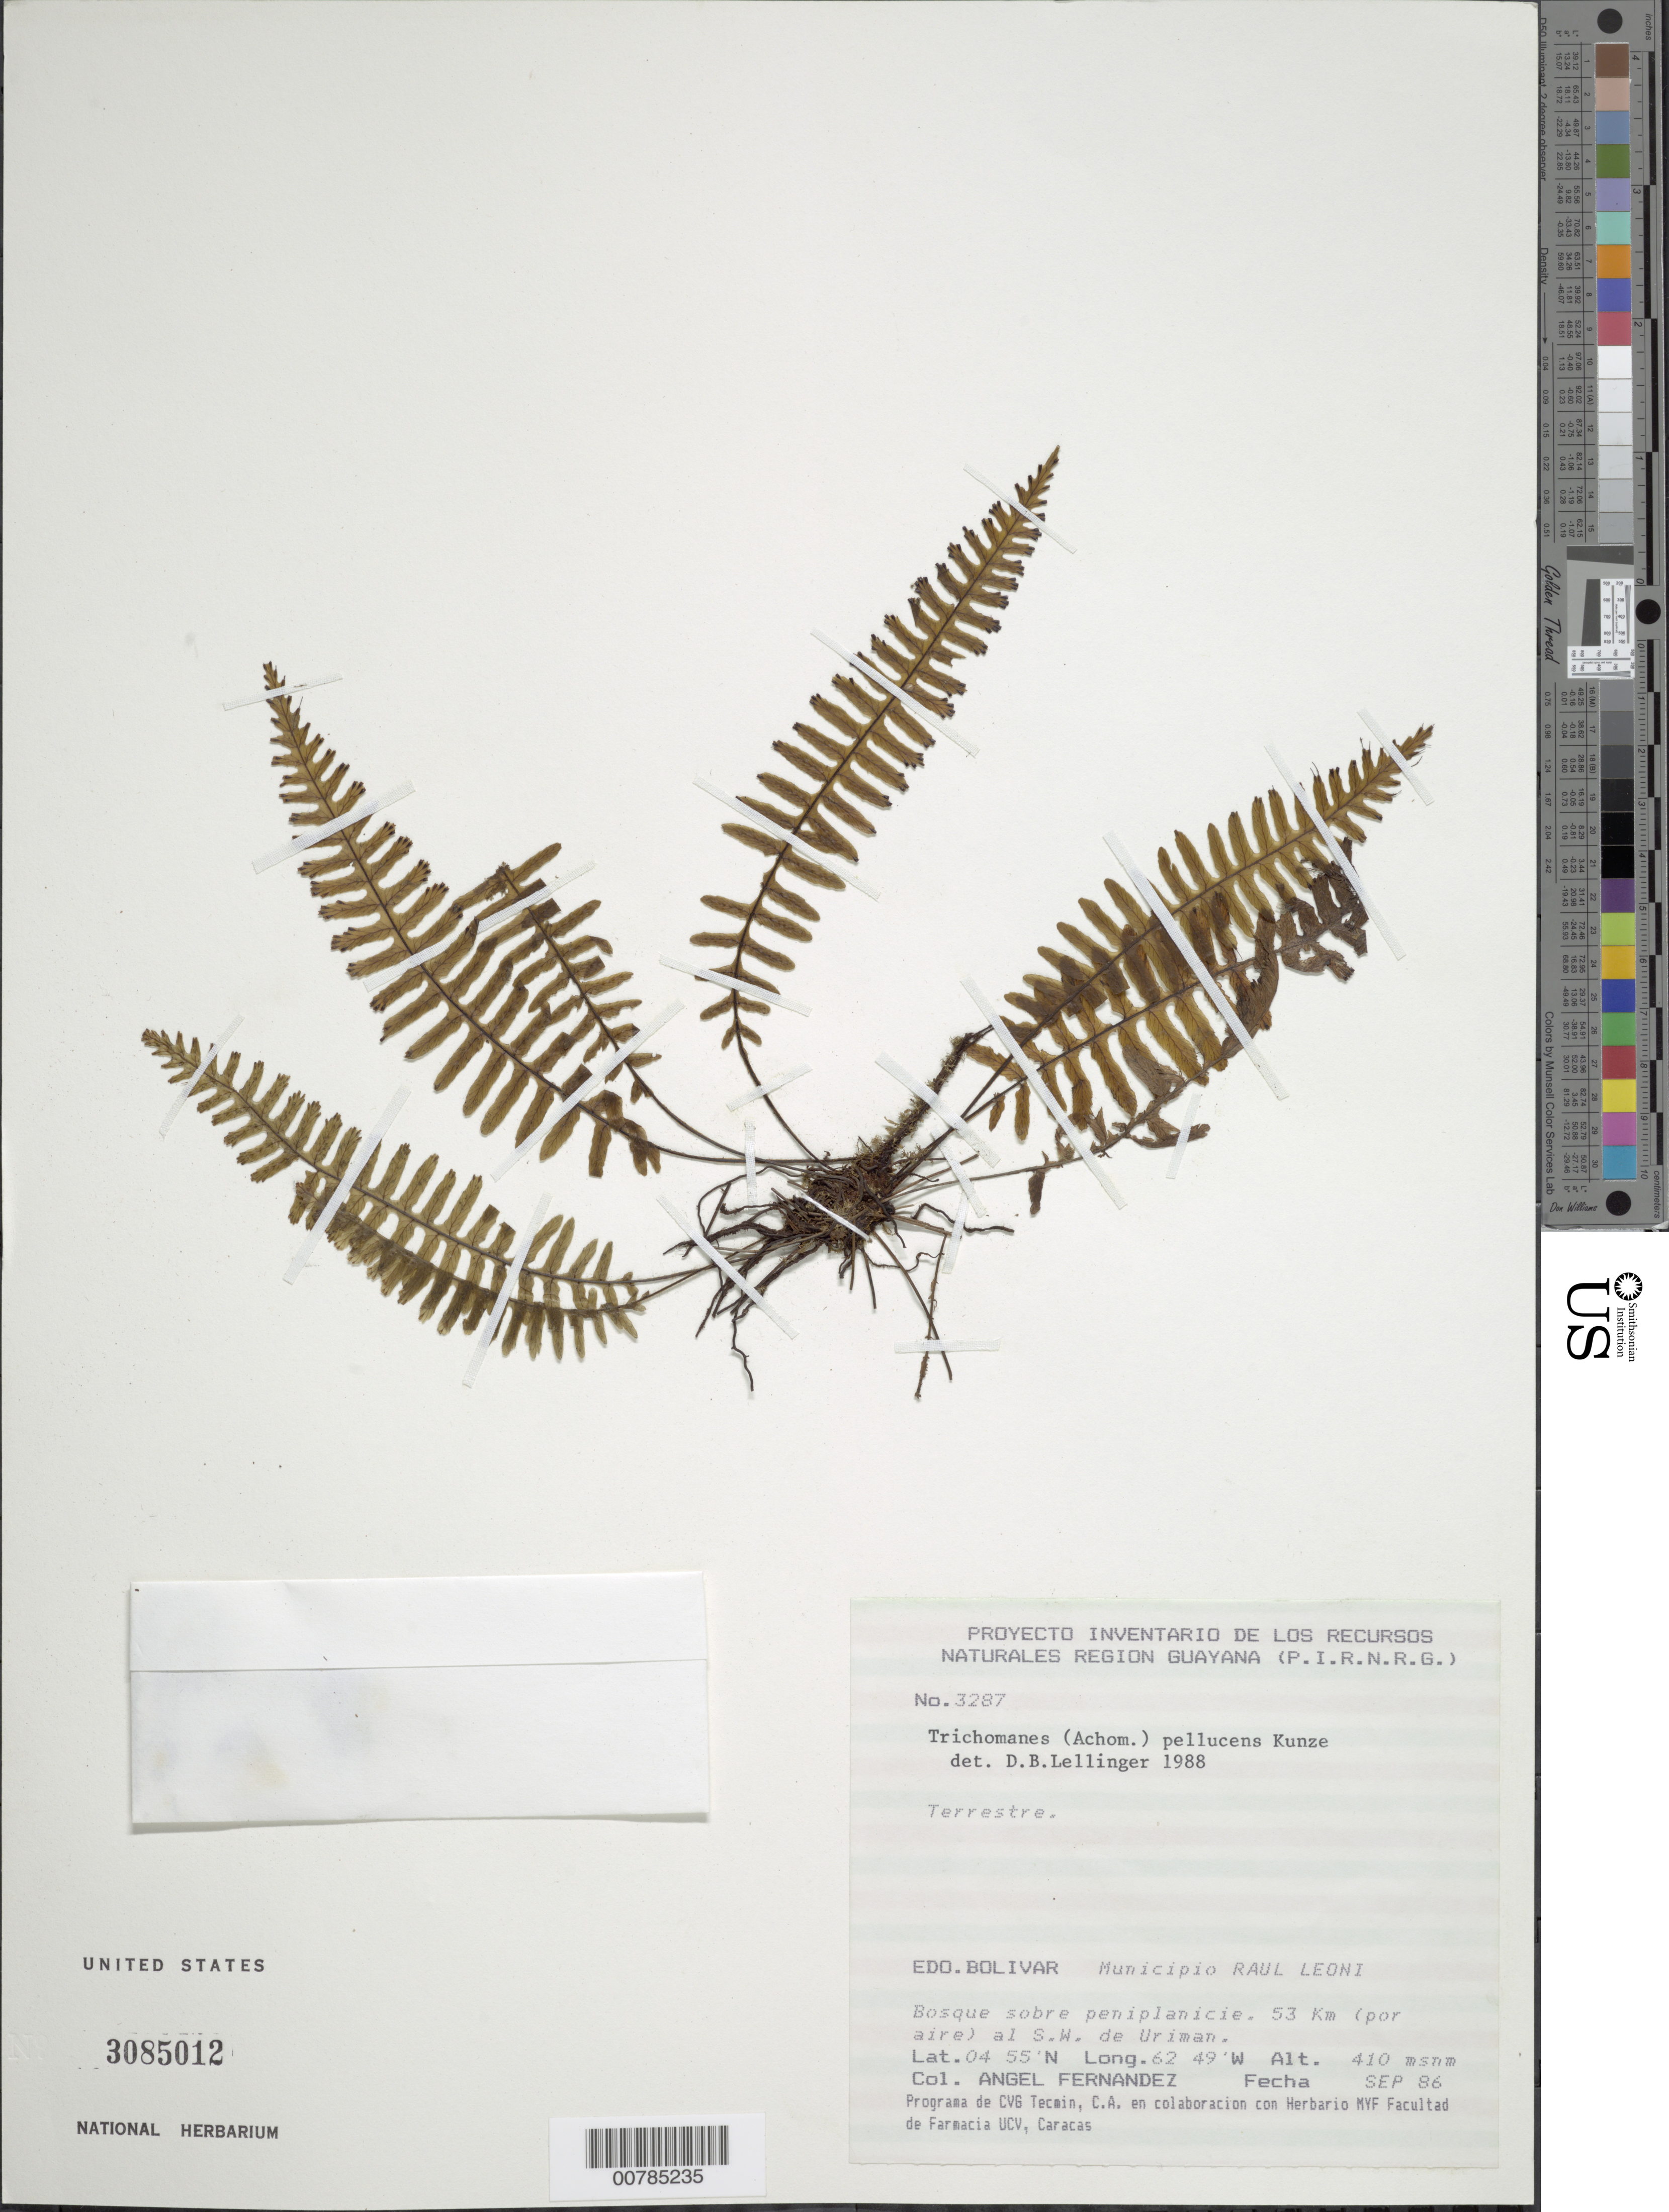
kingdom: Plantae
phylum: Tracheophyta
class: Polypodiopsida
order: Hymenophyllales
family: Hymenophyllaceae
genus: Trichomanes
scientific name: Trichomanes pellucens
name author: Kunze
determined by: Lellinger, David B., (BOT), Smithsonian Institution - National Museum of Natural History (UNITED STATES)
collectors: A. Fernández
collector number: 3287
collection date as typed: Sep-86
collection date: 1986-09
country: Venezuela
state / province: Bolívar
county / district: Angostura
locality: Mun. Raúl Leoni [=Angostura], 53 km by air to SW of Uriman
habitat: Bosque sobre peniplanicie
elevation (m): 410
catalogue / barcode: US 3085012